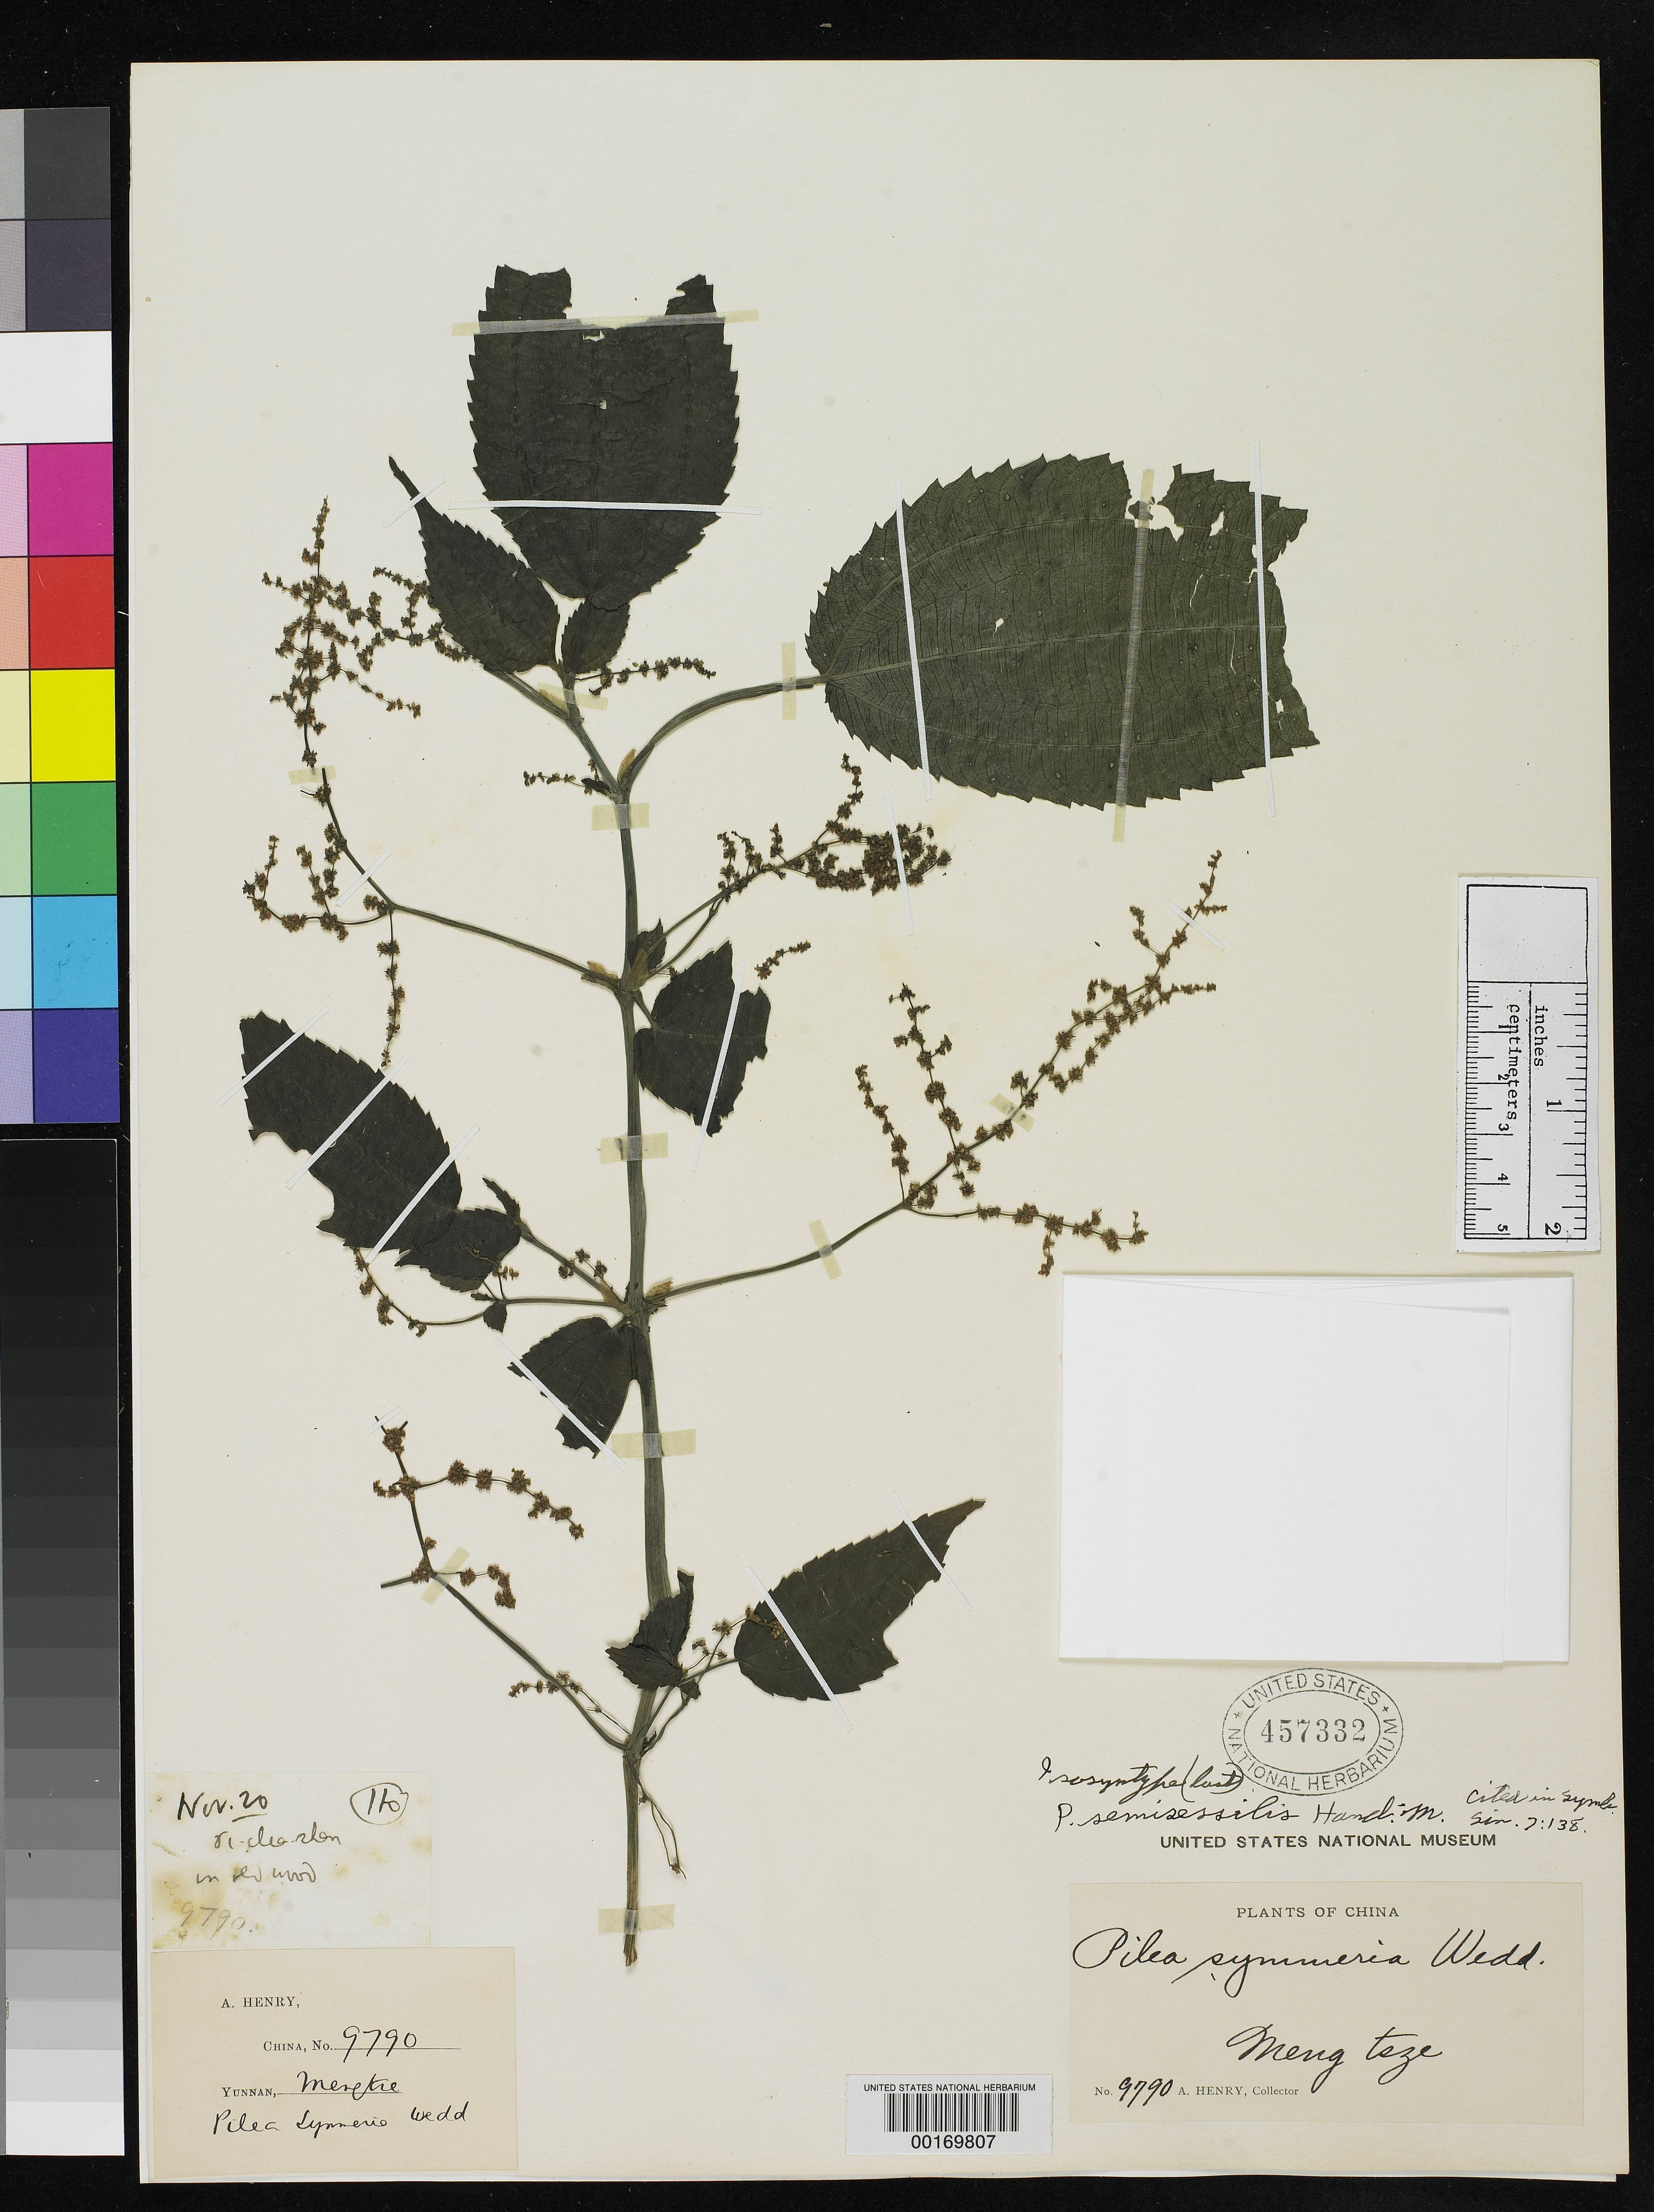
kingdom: Plantae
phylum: Tracheophyta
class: Magnoliopsida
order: Rosales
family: Urticaceae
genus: Pilea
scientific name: Pilea semisessilis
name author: Hand.-Mazz.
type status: Isosyntype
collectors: A. Henry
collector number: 9790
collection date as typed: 20 Nov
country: China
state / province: Yunnan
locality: Mengtsze, mountain woods to SW.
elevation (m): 1829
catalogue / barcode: US 457332